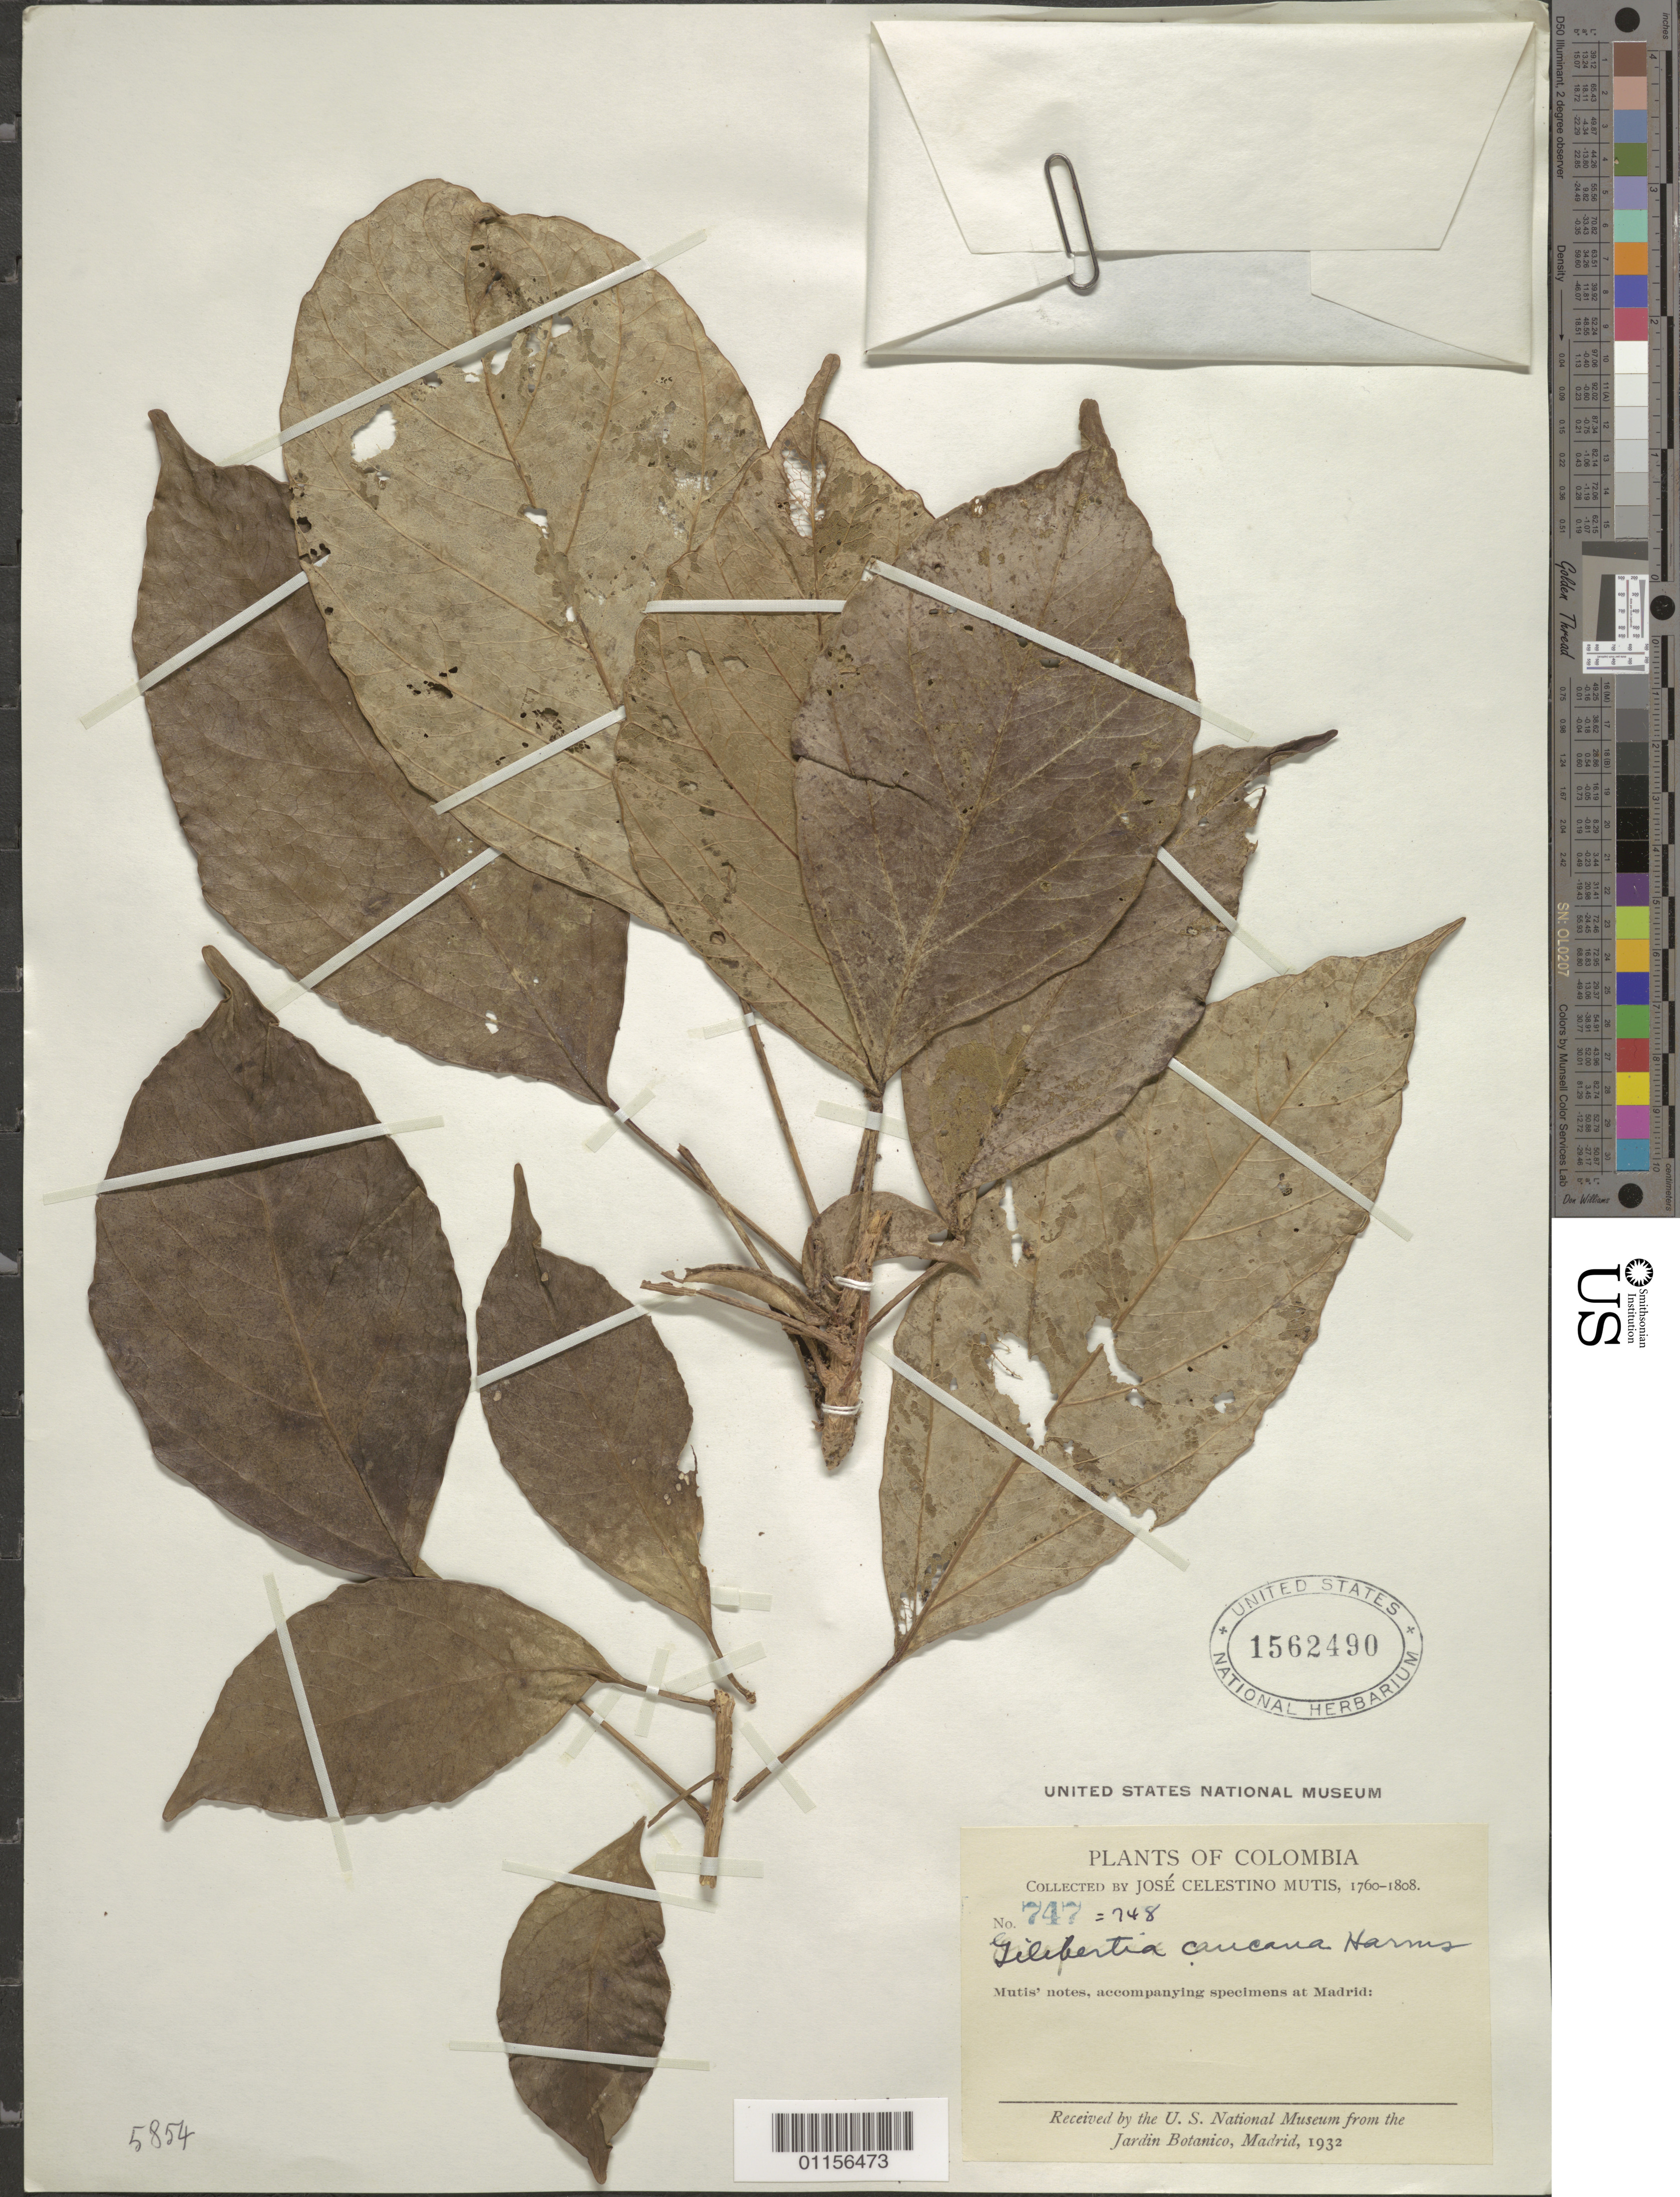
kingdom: Plantae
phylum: Tracheophyta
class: Magnoliopsida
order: Apiales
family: Araliaceae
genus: Dendropanax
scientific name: Dendropanax caucanus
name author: (Harms) Harms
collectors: J. C. B. Mutis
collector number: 747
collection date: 1760/1808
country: Colombia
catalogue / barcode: US 1562490